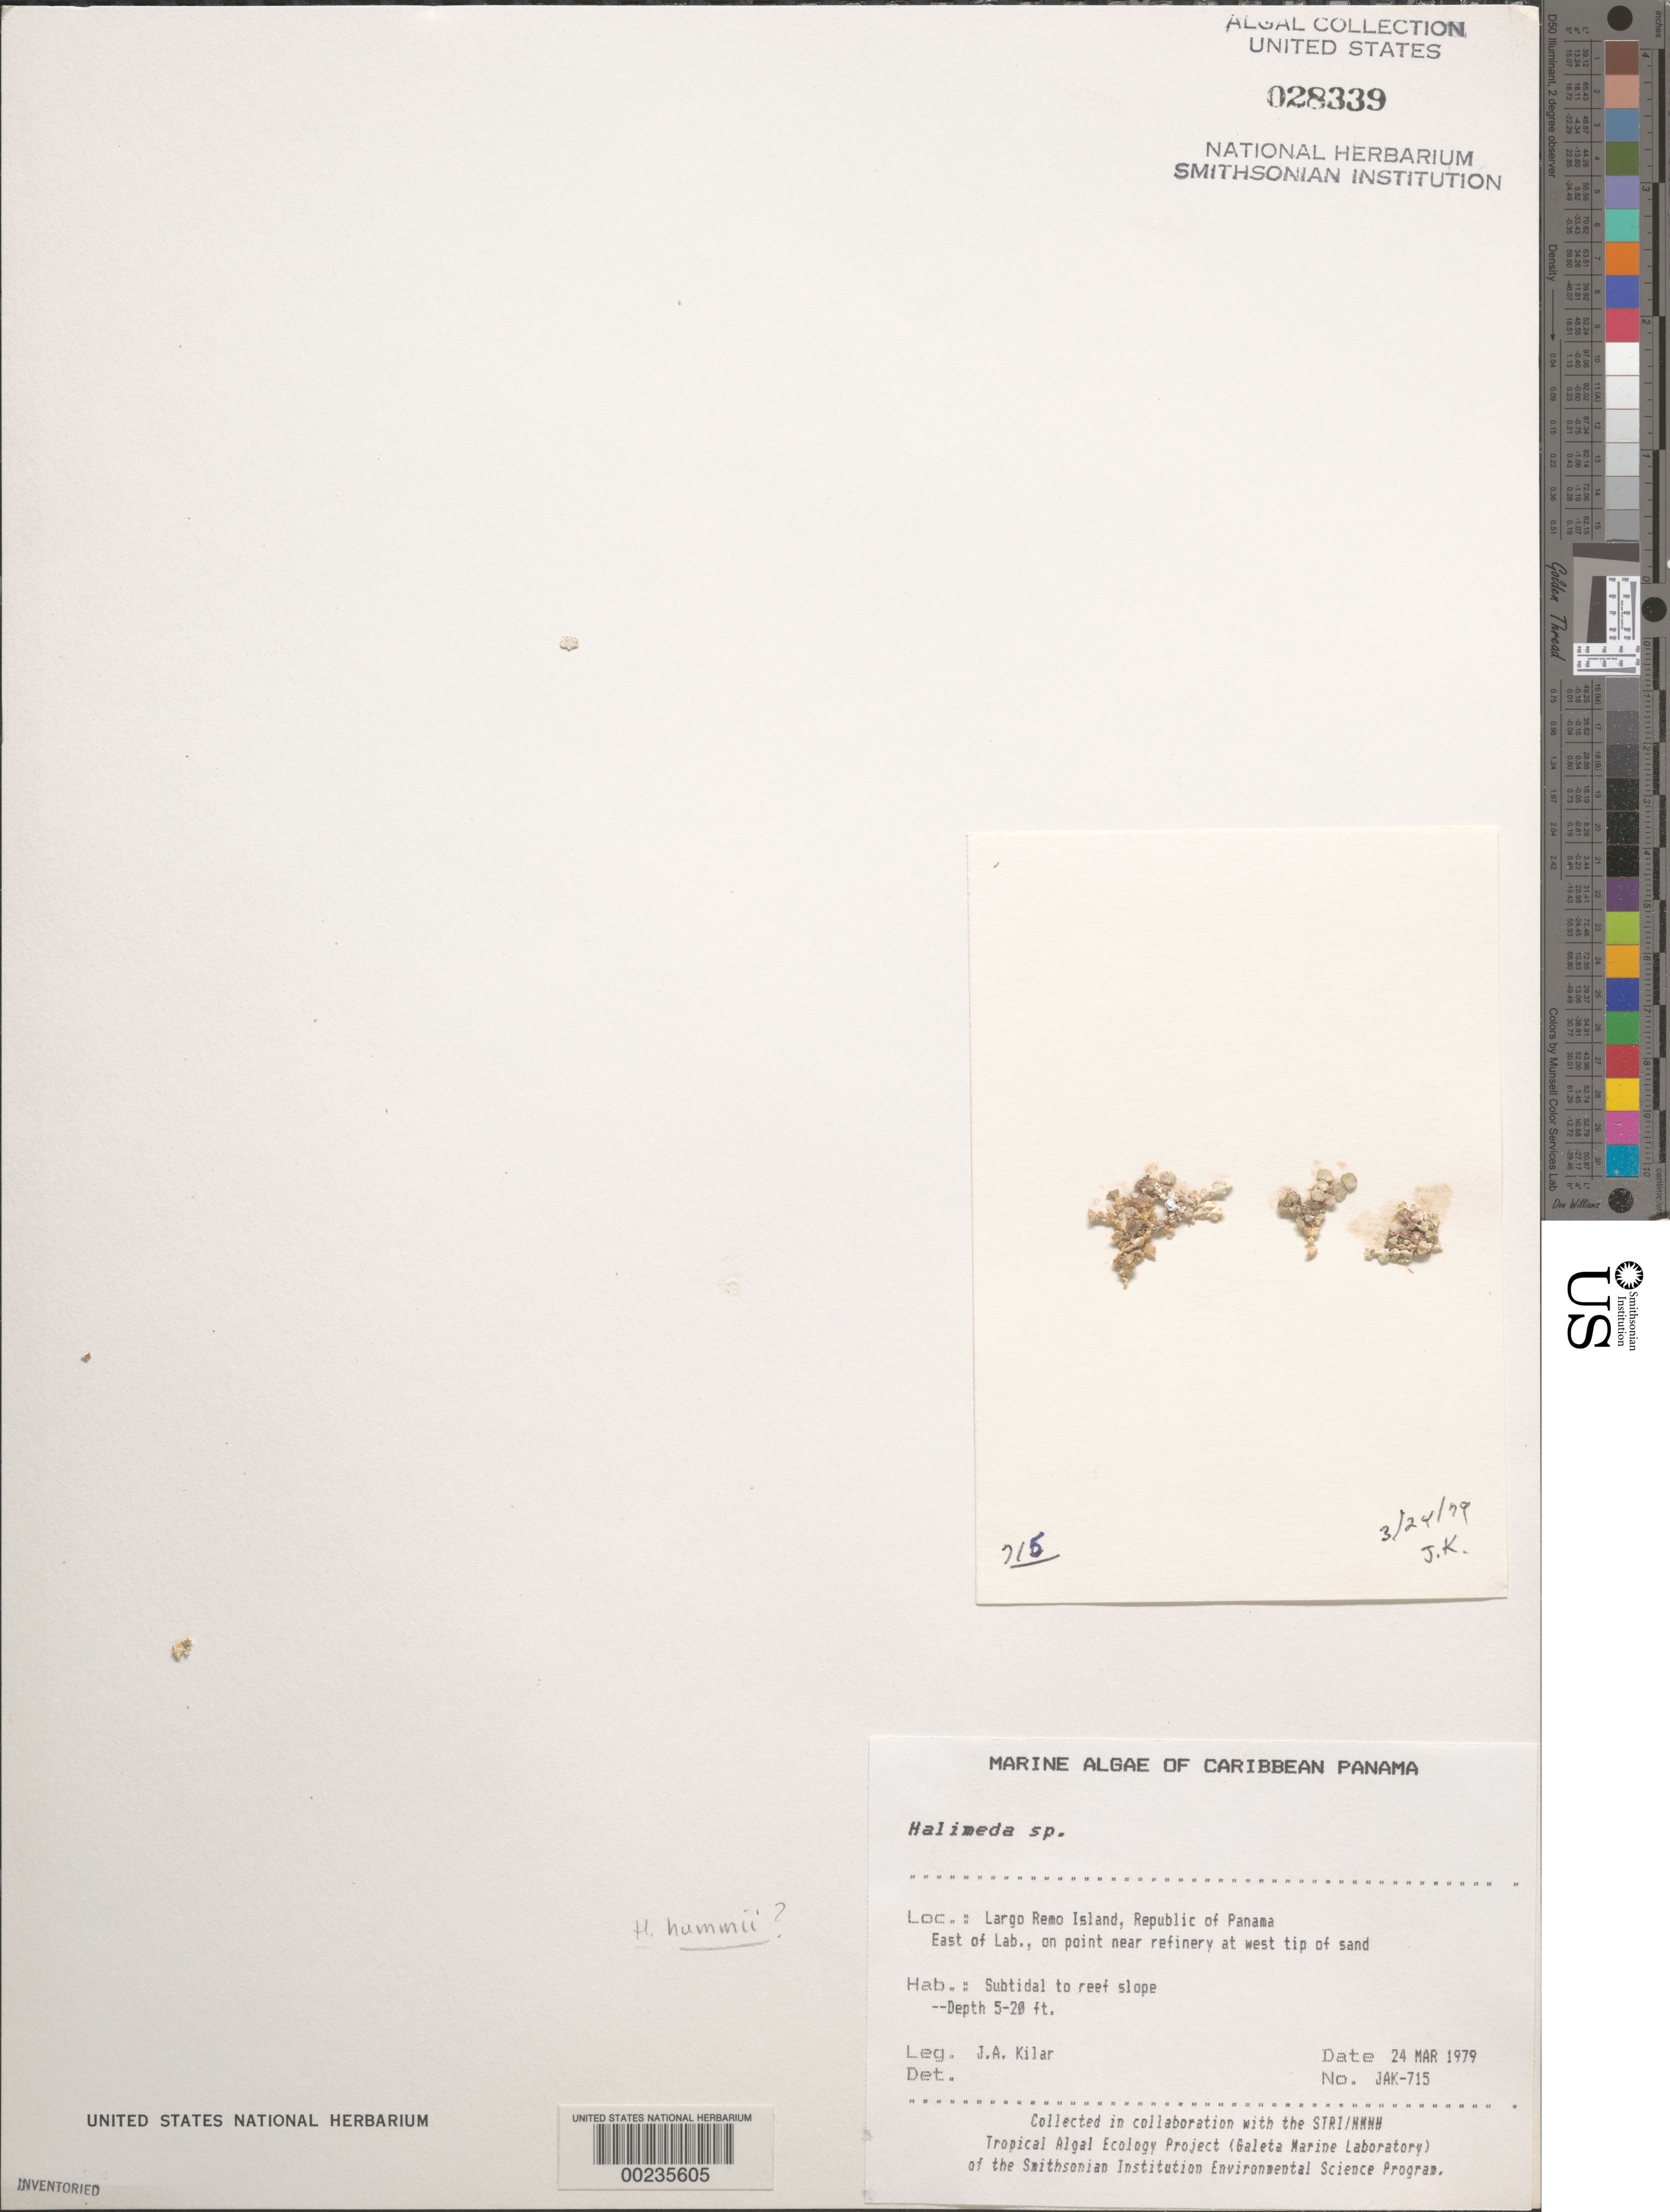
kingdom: Plantae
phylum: Chlorophyta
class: Ulvophyceae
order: Bryopsidales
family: Halimedaceae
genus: Halimeda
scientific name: Halimeda sp.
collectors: J. A. Kilar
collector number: JAK-715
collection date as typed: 24 Mar 1979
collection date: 1979-03-24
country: Panama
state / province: Colón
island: Largo Remo Island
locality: East of Laboratory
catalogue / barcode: US 28339